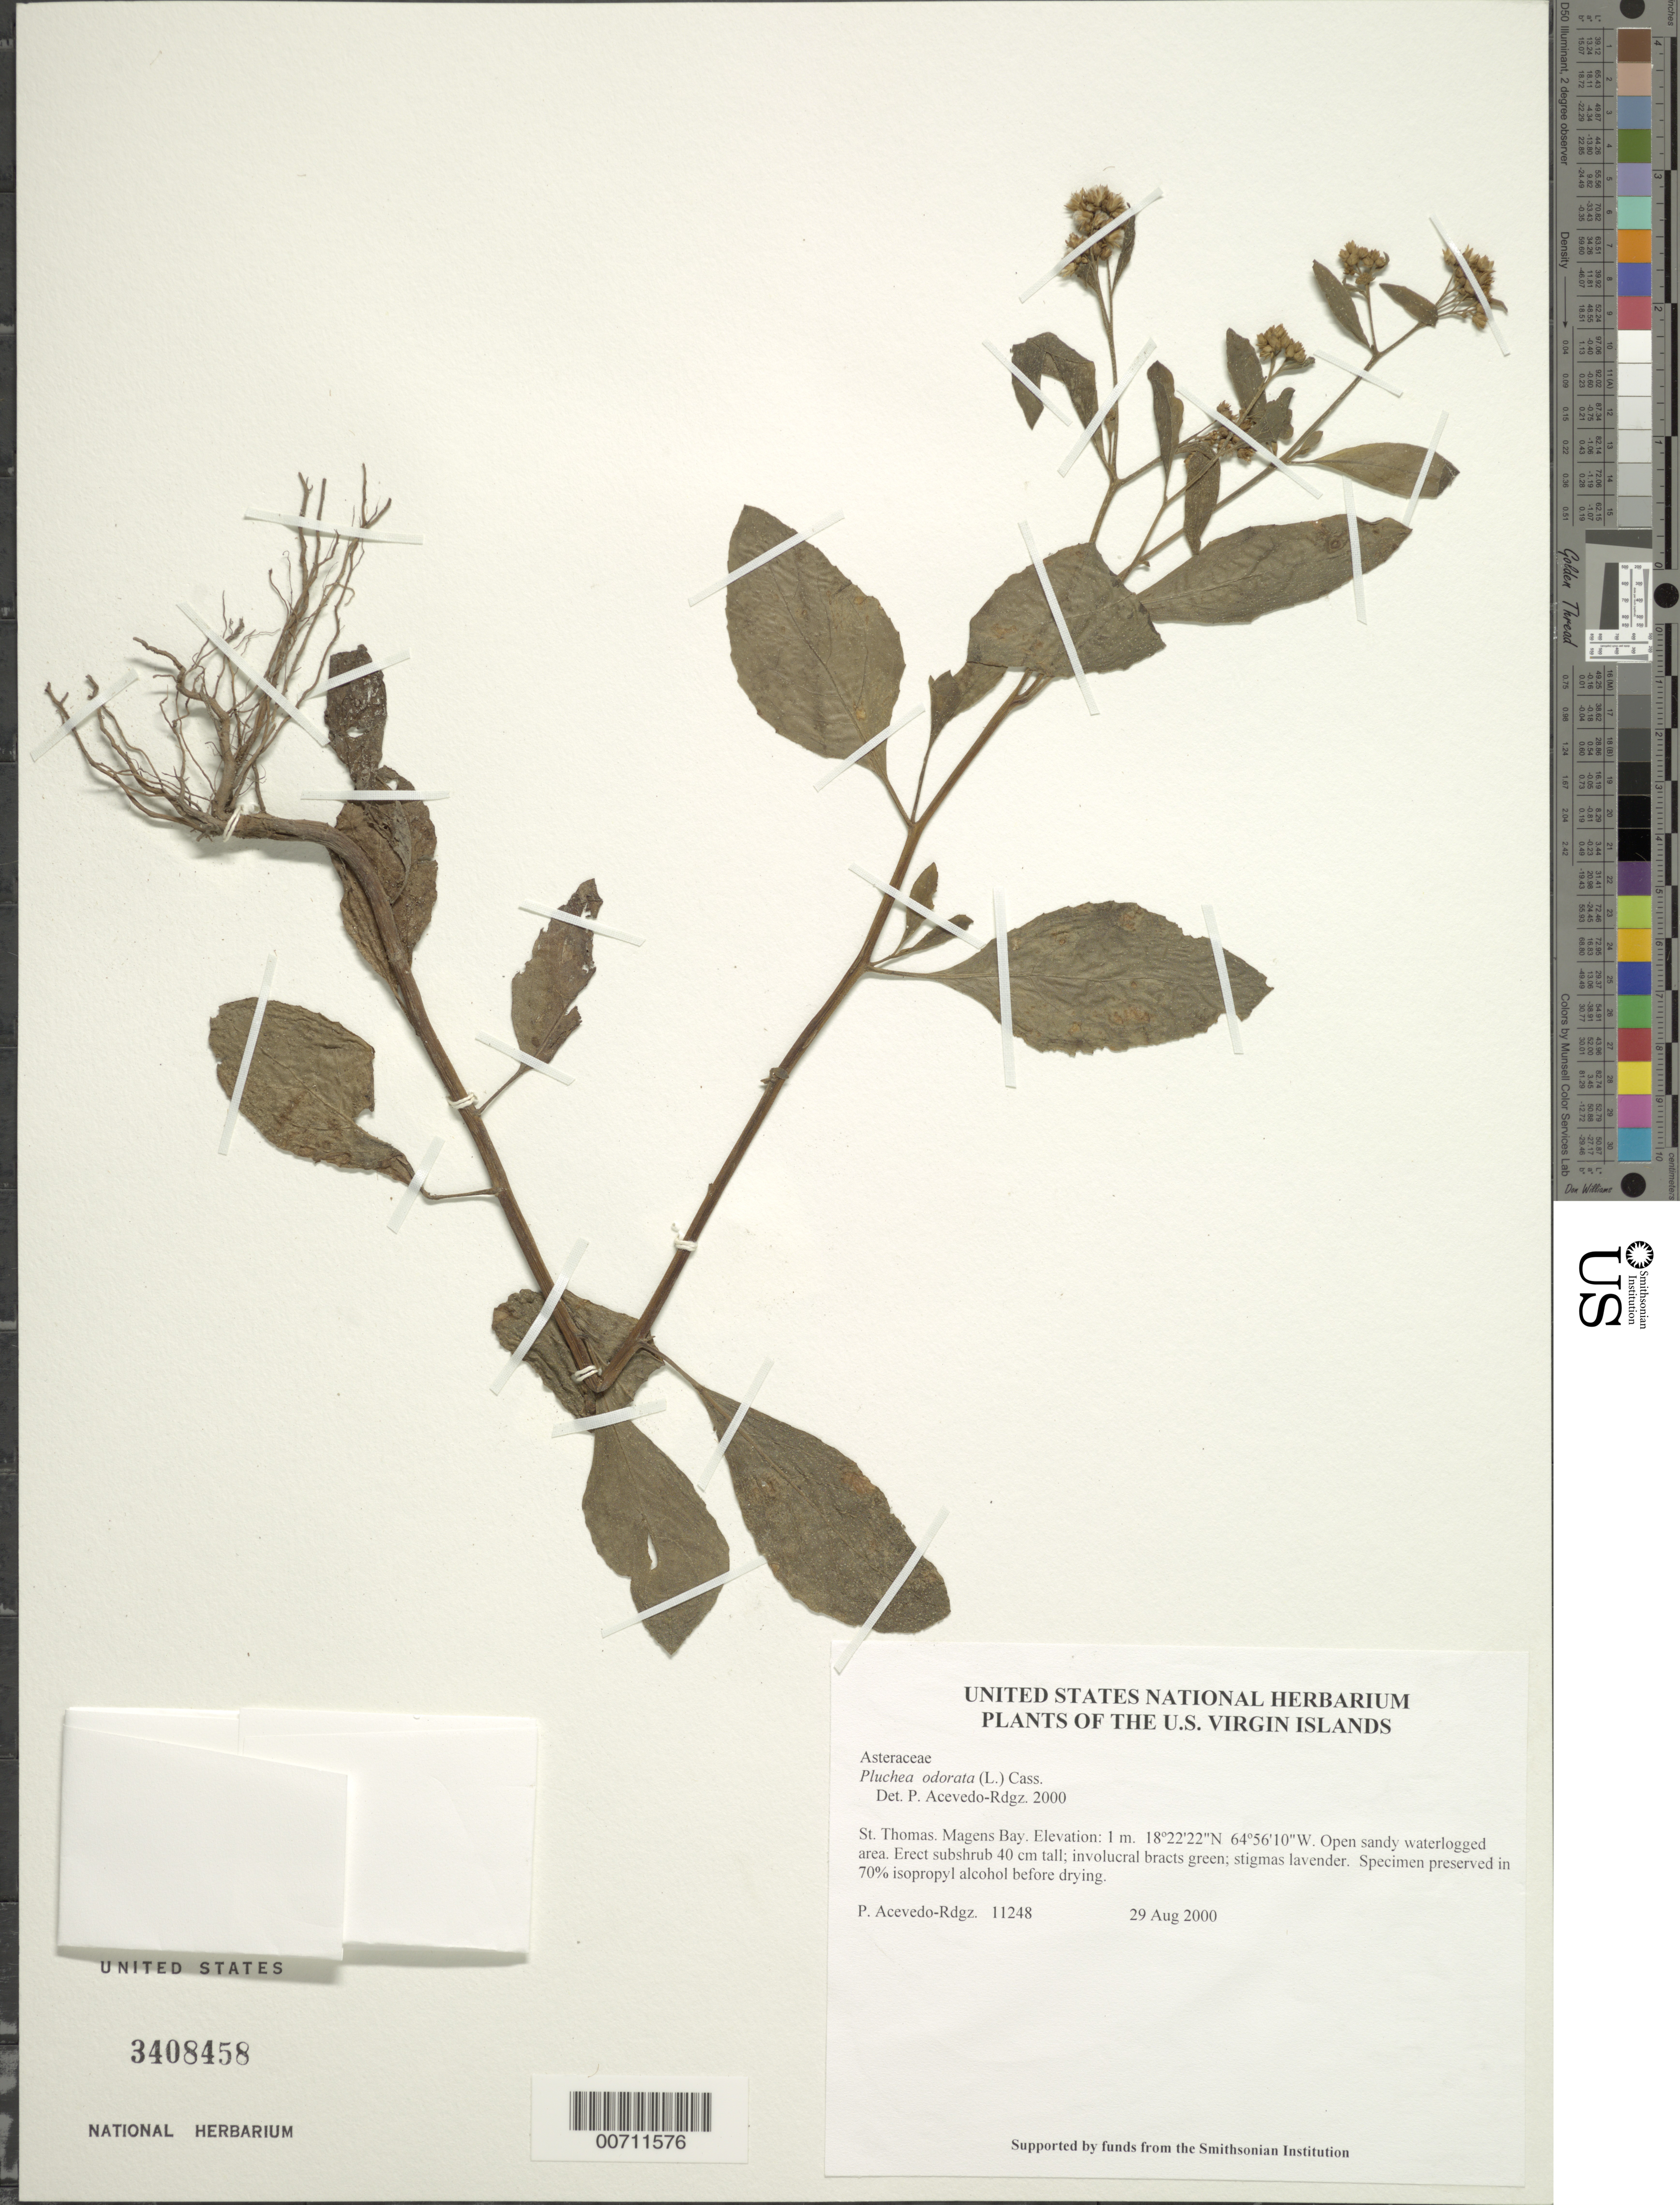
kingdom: Plantae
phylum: Tracheophyta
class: Magnoliopsida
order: Asterales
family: Asteraceae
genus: Pluchea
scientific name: Pluchea carolinensis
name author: (Jacq.) D. Don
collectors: P. Acevedo-Rodr.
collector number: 11248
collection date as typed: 29 Aug 2000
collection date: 2000-08-29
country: U.S. Virgin Islands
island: St. Thomas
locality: Magens Bay.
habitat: Open sandy waterlogged area.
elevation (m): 1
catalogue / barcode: US 3408458